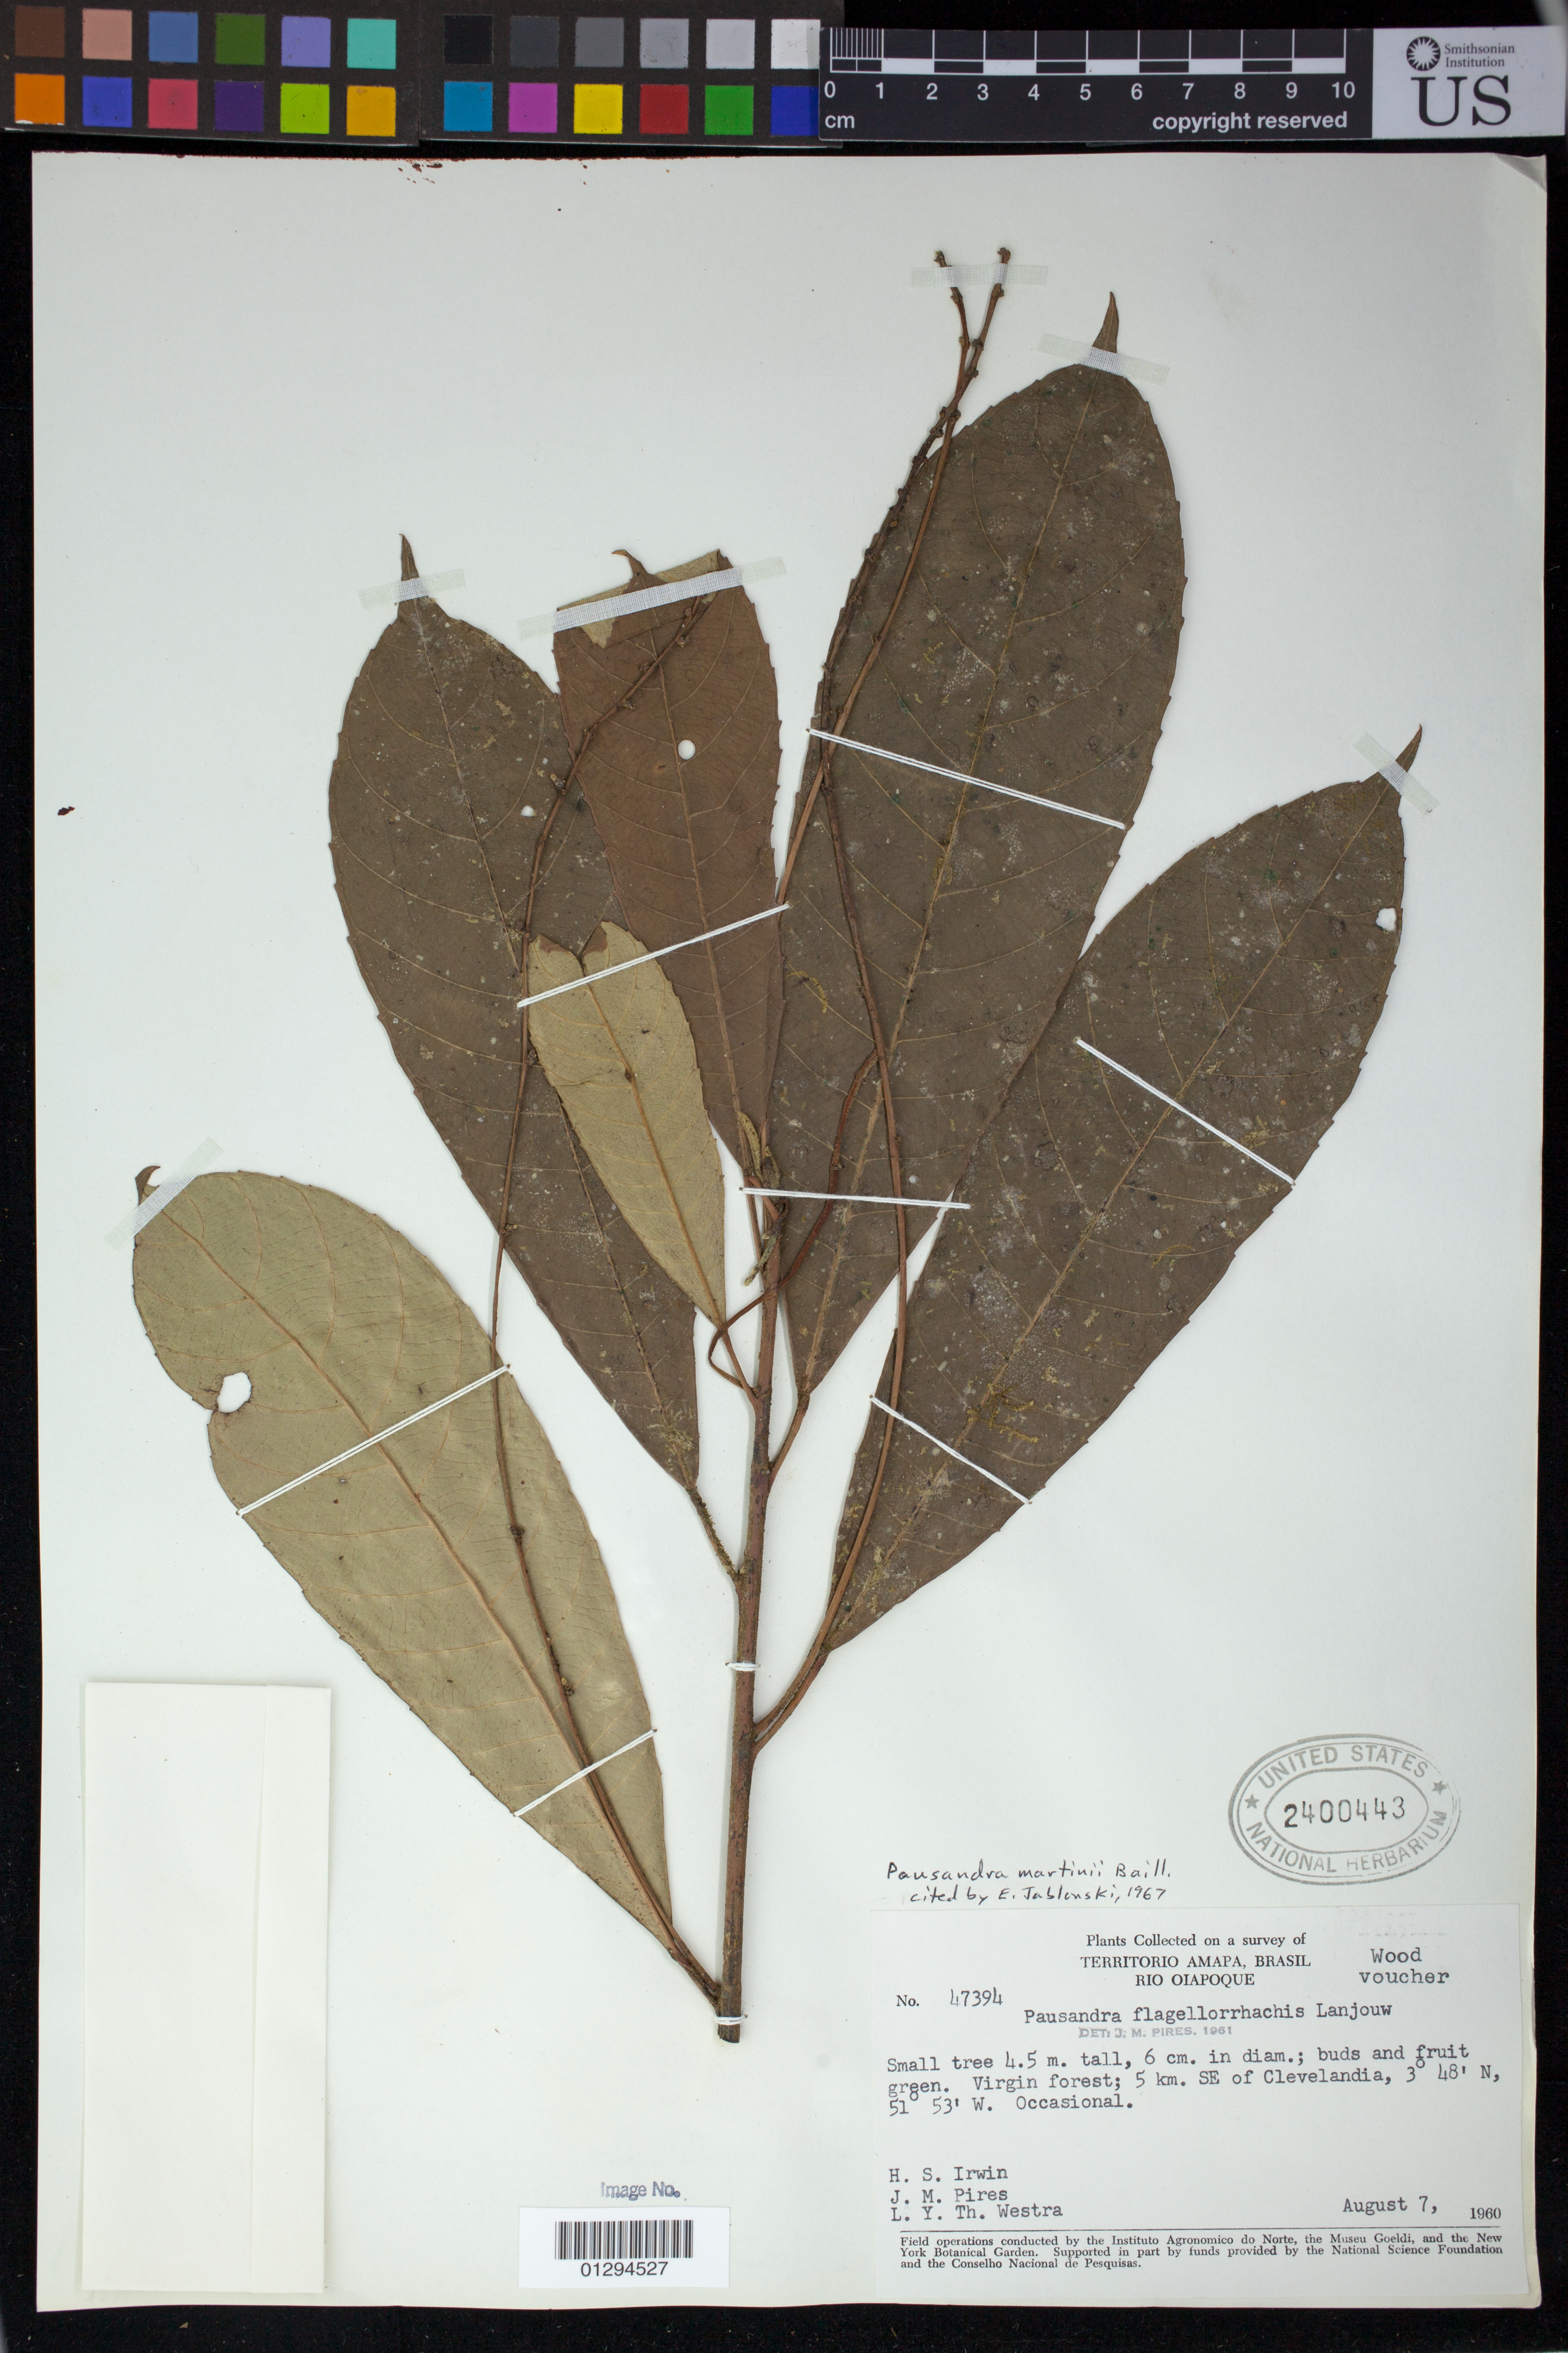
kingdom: Plantae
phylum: Tracheophyta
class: Magnoliopsida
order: Malpighiales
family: Euphorbiaceae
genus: Pausandra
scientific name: Pausandra martinii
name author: Baill.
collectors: H. Irwin, J. M. Pires & L. Y. T. Westra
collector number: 47394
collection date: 1960-08-07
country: Brazil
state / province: Amapa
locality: Rio Oiapoque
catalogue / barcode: US 2400443